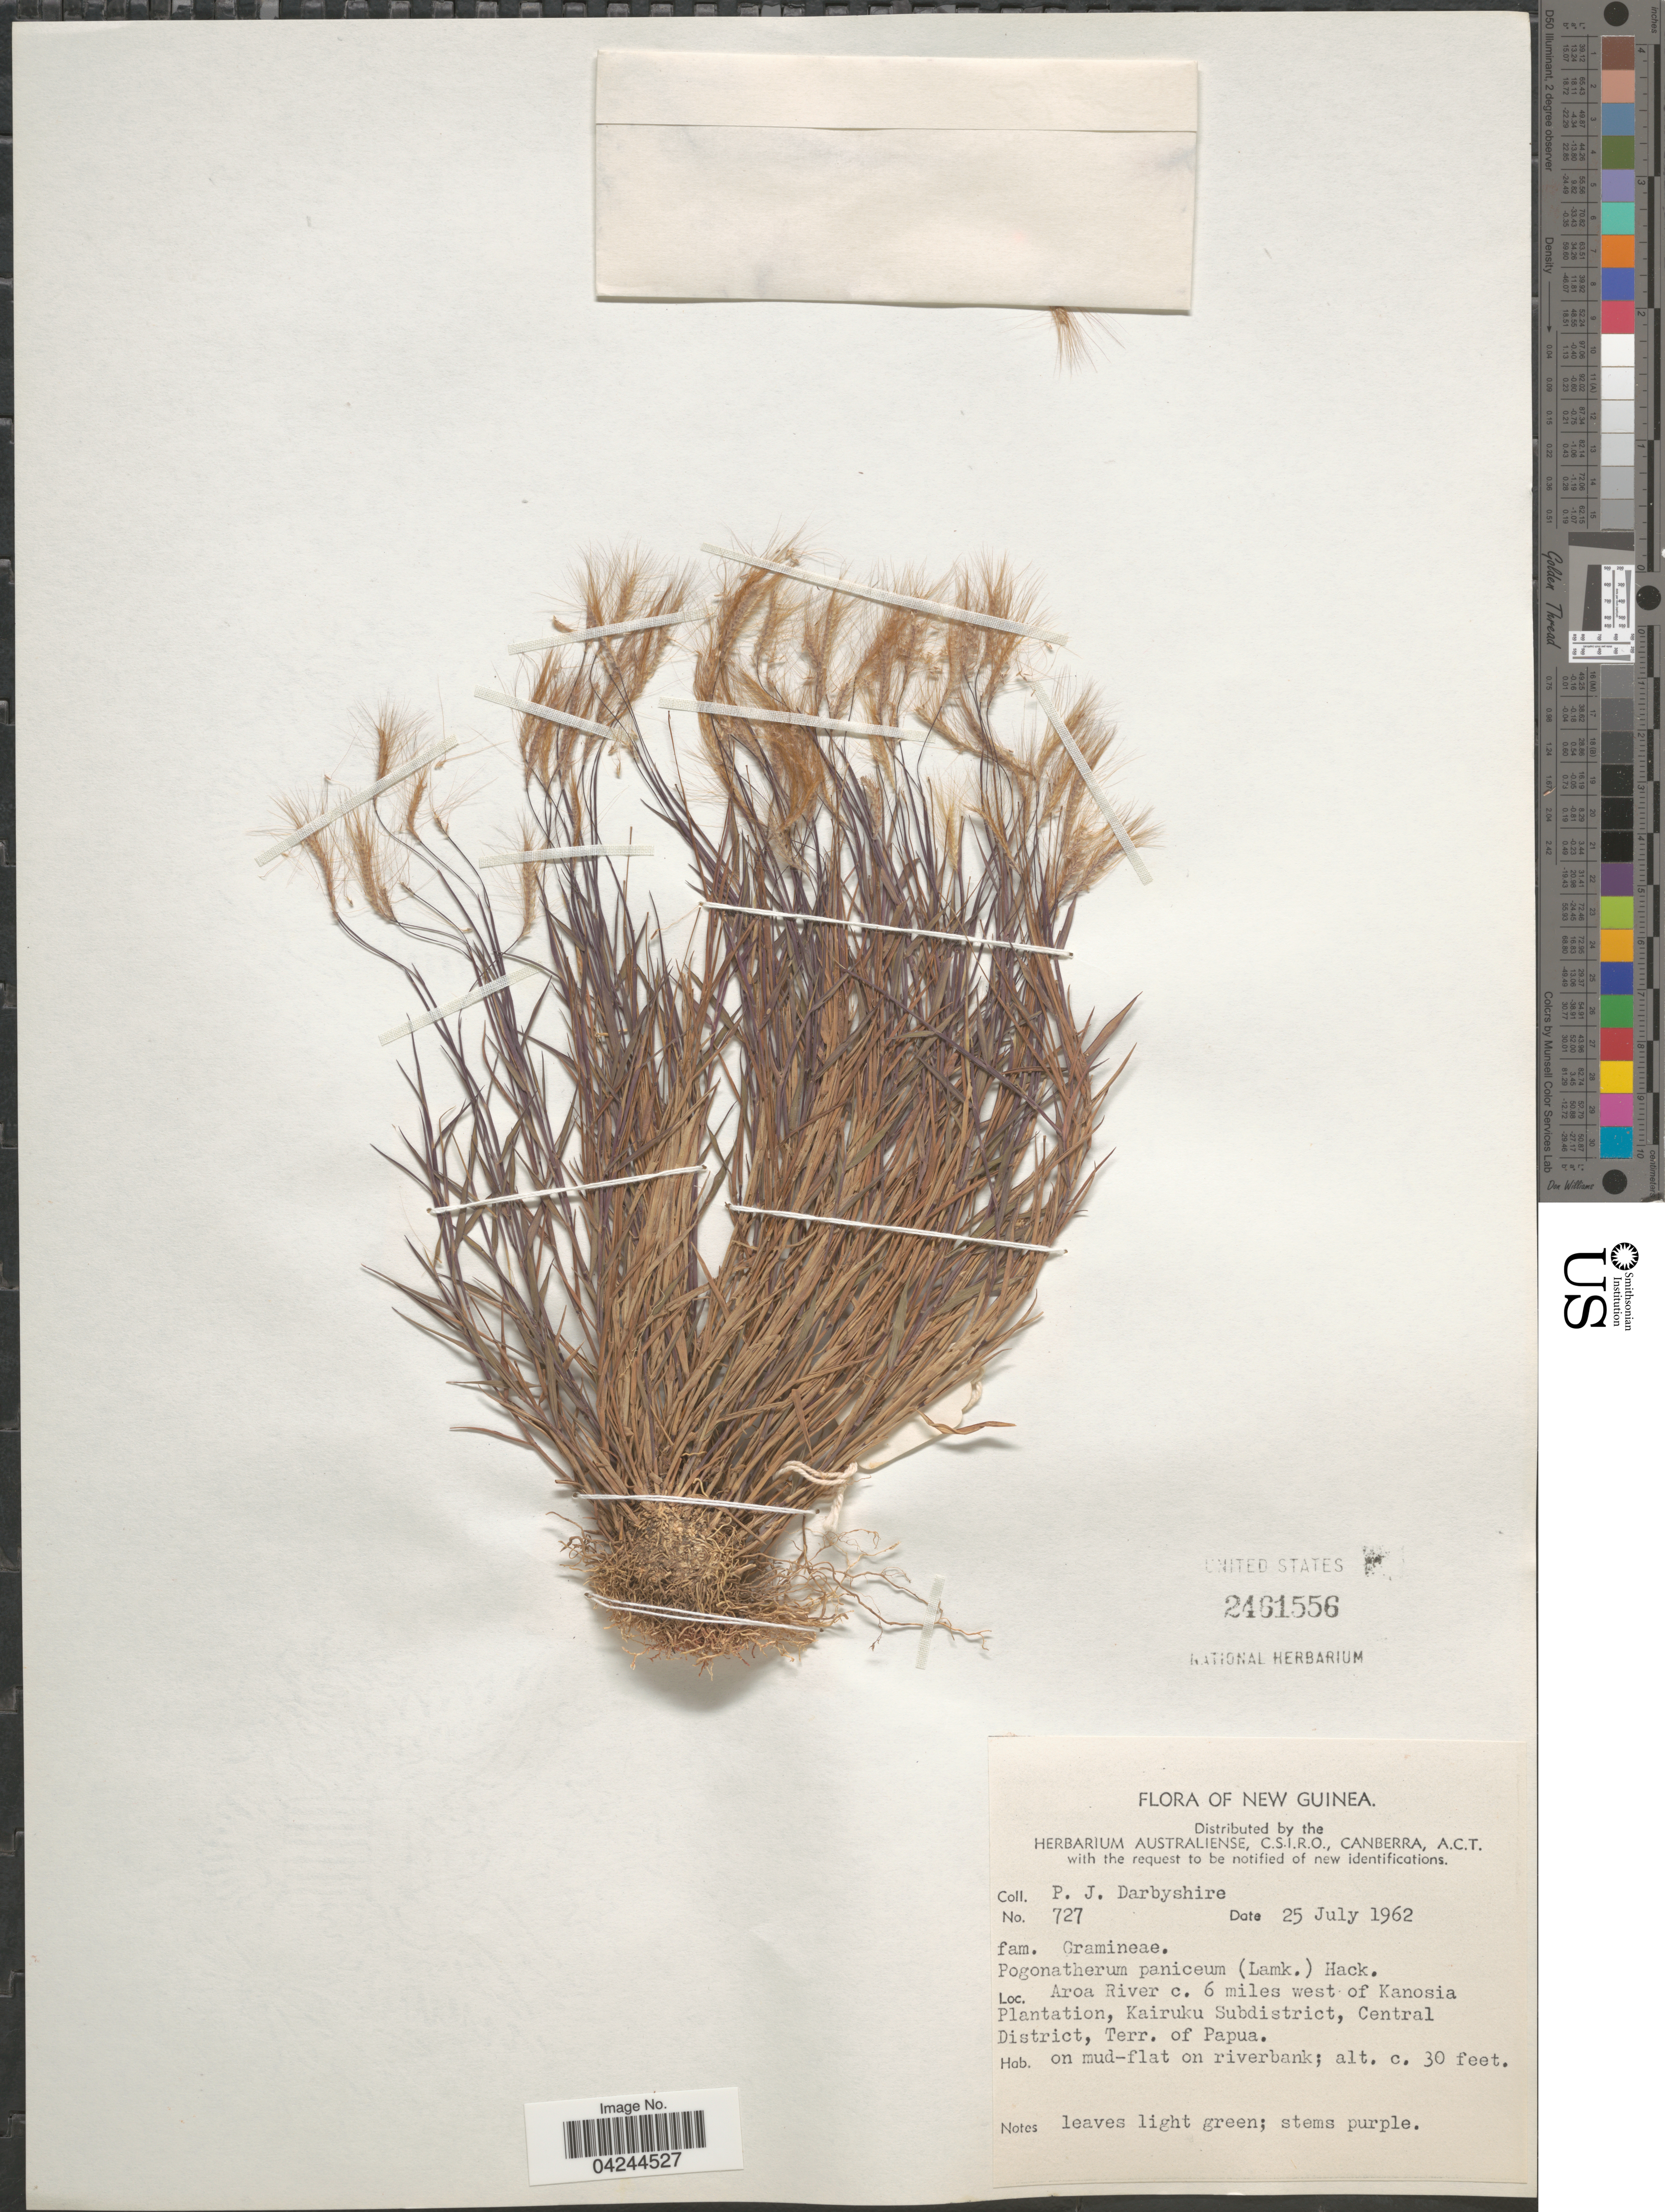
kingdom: Plantae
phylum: Tracheophyta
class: Liliopsida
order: Poales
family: Poaceae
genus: Pogonatherum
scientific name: Pogonatherum paniceum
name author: (Lam.) Hack.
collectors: P. Darbyshire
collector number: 727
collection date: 1962-07-25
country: Papua New Guinea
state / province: Central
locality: New Guinea. Aroa River c. 6 miles west of Kanosia Plantation, Kairuku Subdistrict, Central District, Terr. of Papua.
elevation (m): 9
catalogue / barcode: US 2461556